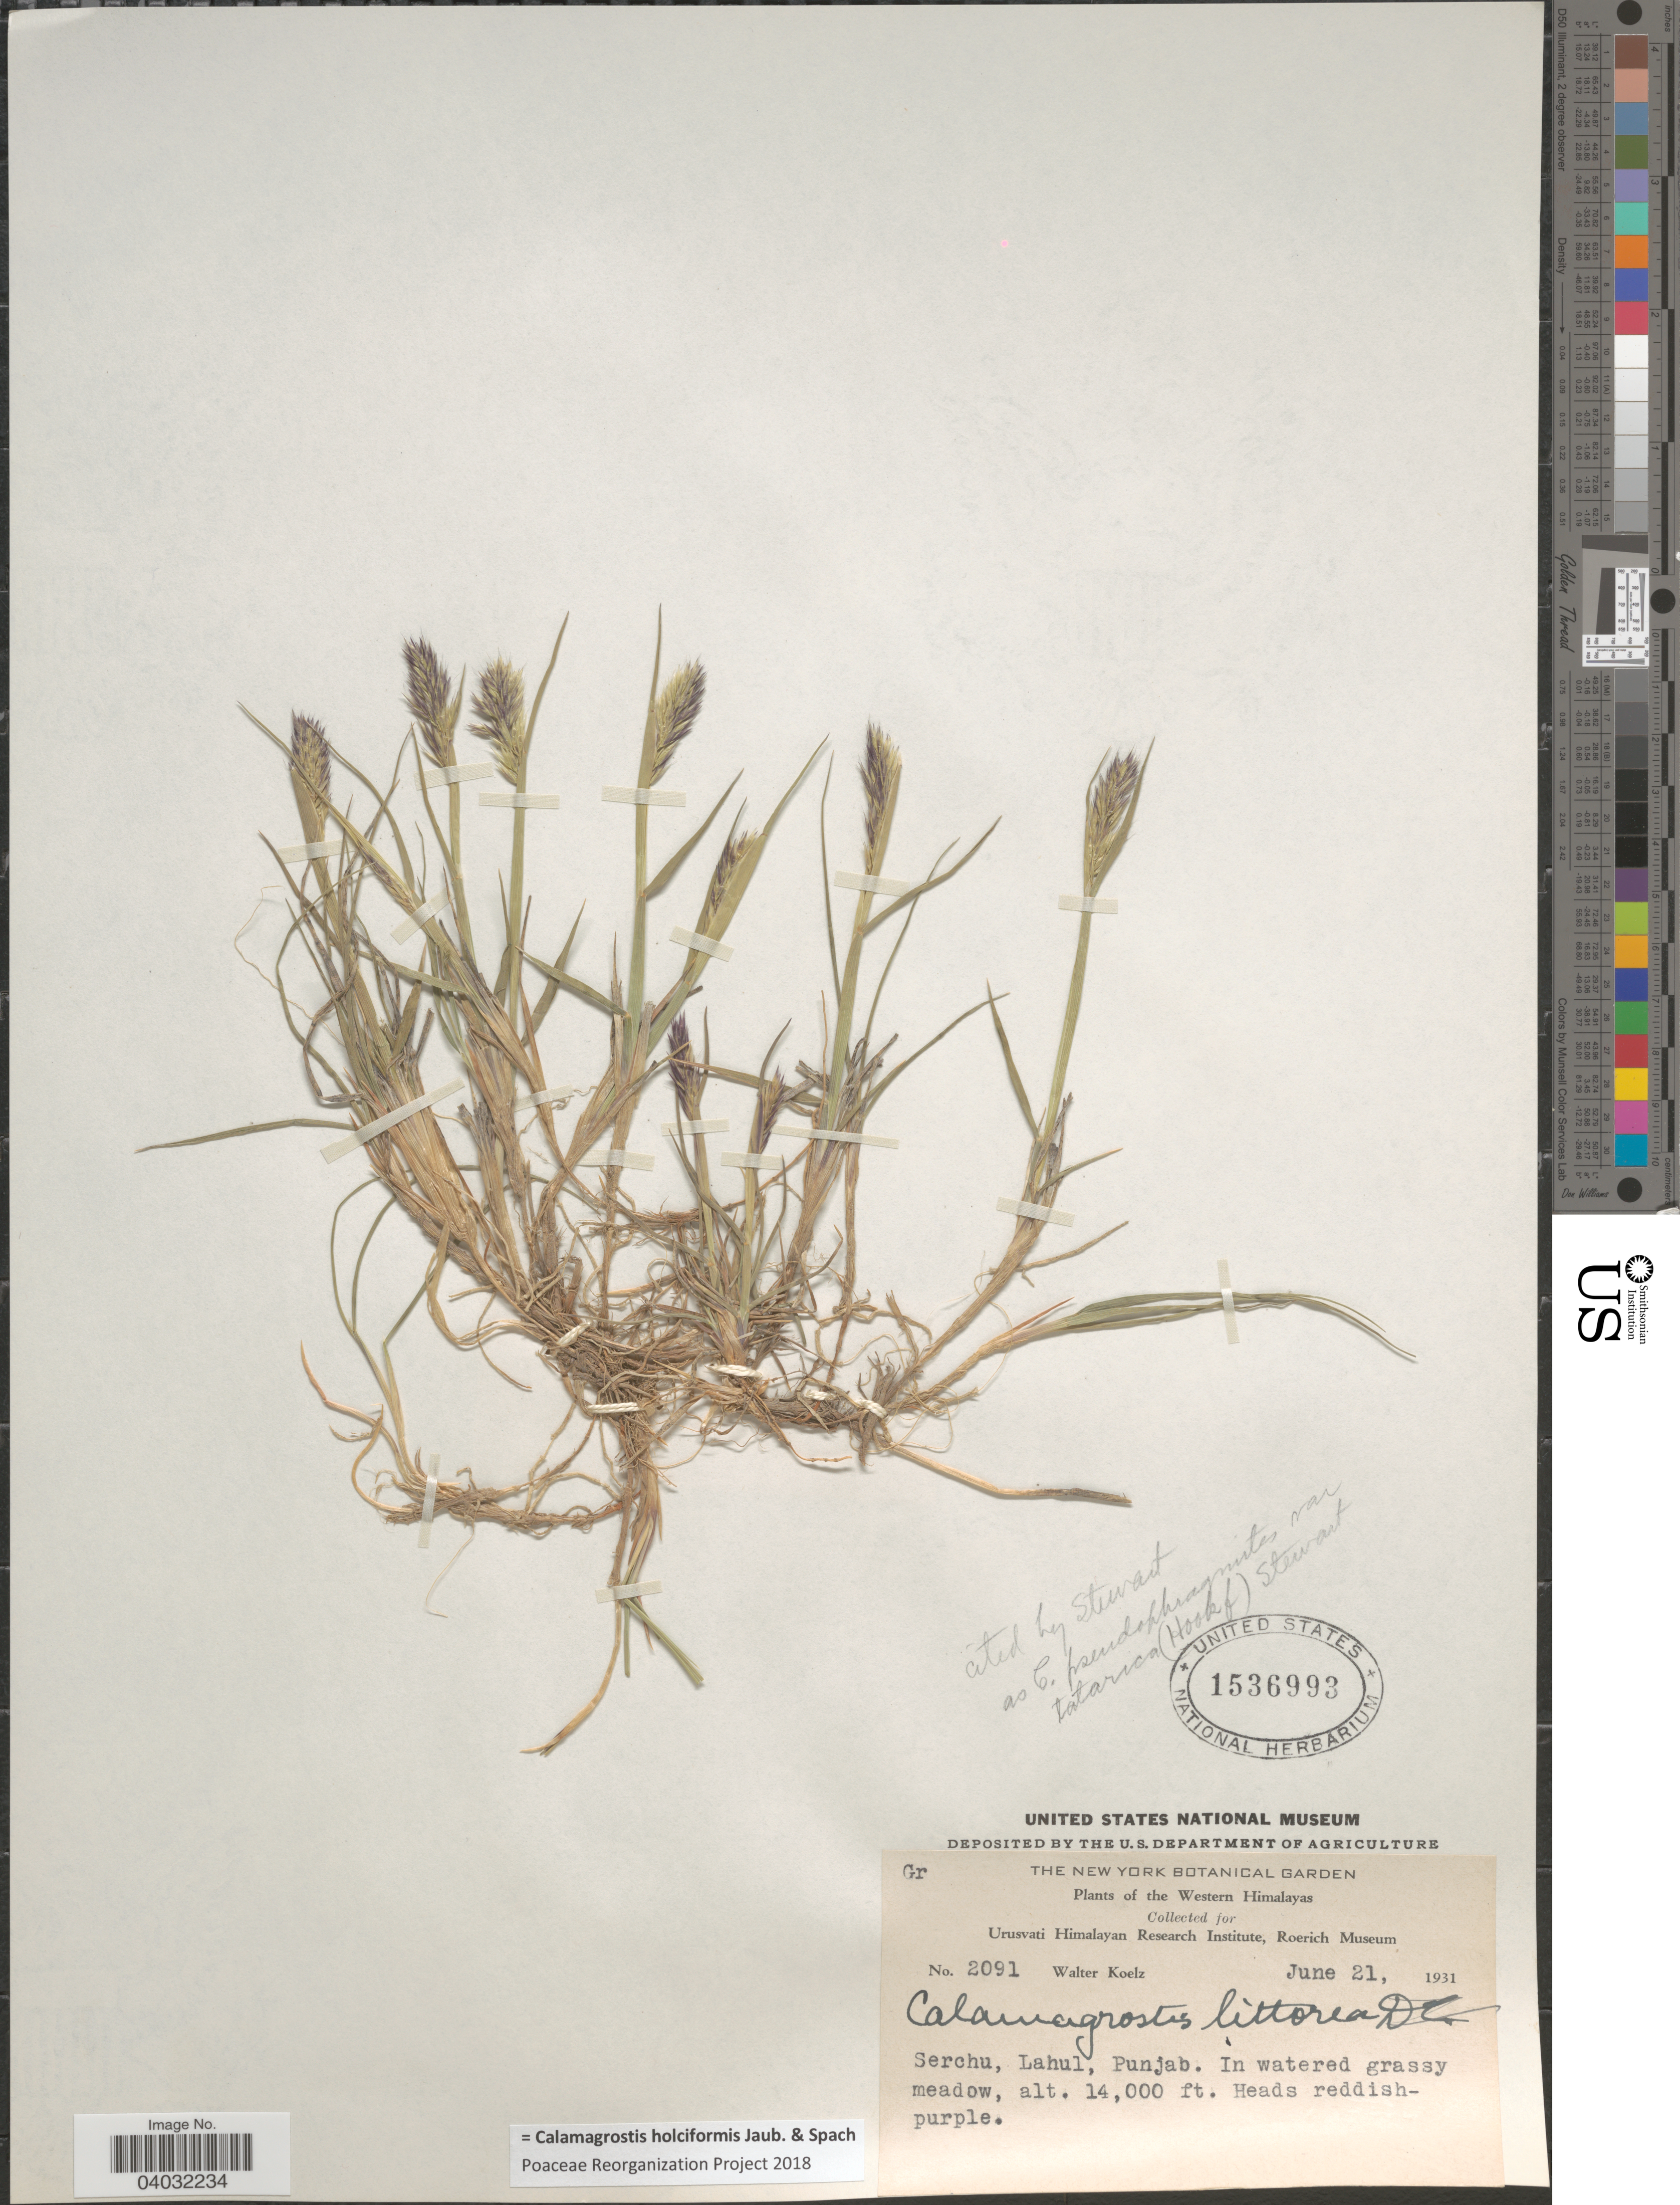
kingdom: Plantae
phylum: Tracheophyta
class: Liliopsida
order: Poales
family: Poaceae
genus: Calamagrostis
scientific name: Calamagrostis holciformis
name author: Jaub. & Spach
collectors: W. N. Koelz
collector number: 2091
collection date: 1931-06-21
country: India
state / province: Punjab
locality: Western Himalayas. Serchu, Lahul.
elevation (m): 4267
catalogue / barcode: US 1536993